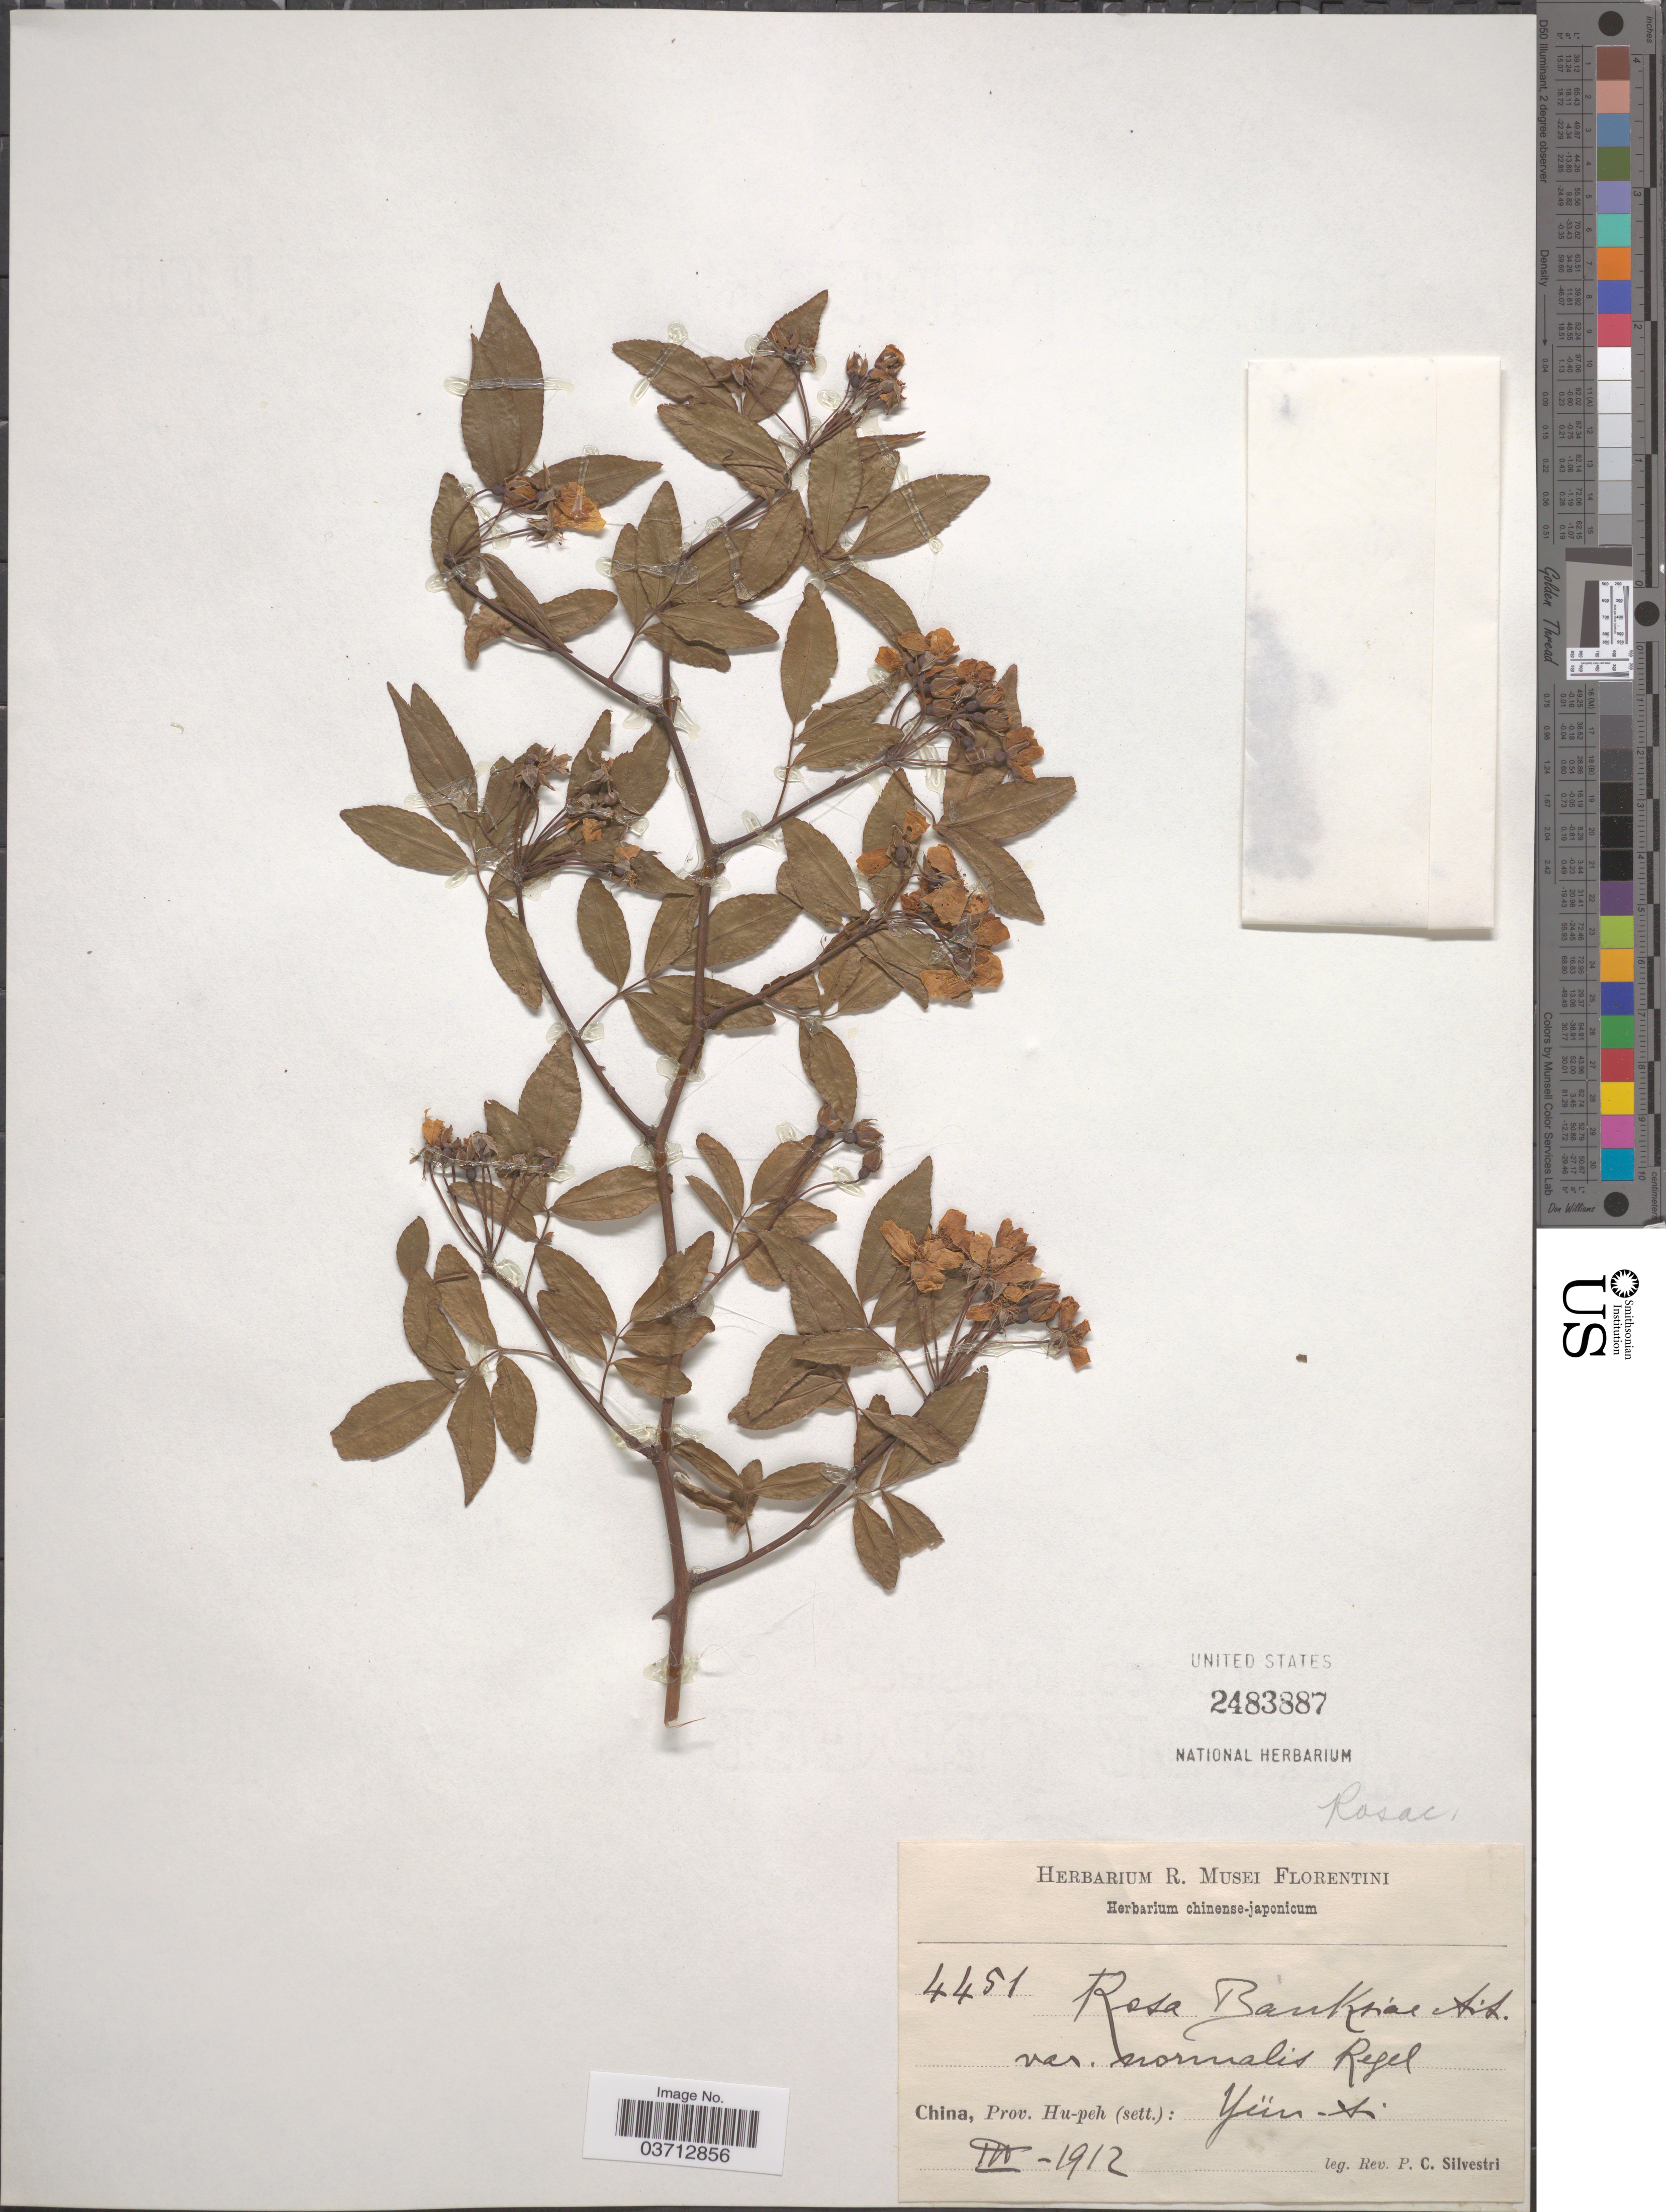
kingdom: Plantae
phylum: Tracheophyta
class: Magnoliopsida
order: Rosales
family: Rosaceae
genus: Rosa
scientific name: Rosa banksiae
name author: W.T. Aiton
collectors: P. Silvestri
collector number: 4451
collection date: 1912-04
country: China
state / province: Hubei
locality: Prov. Hu-peh (sett.): Yün-si.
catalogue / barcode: US 2483887